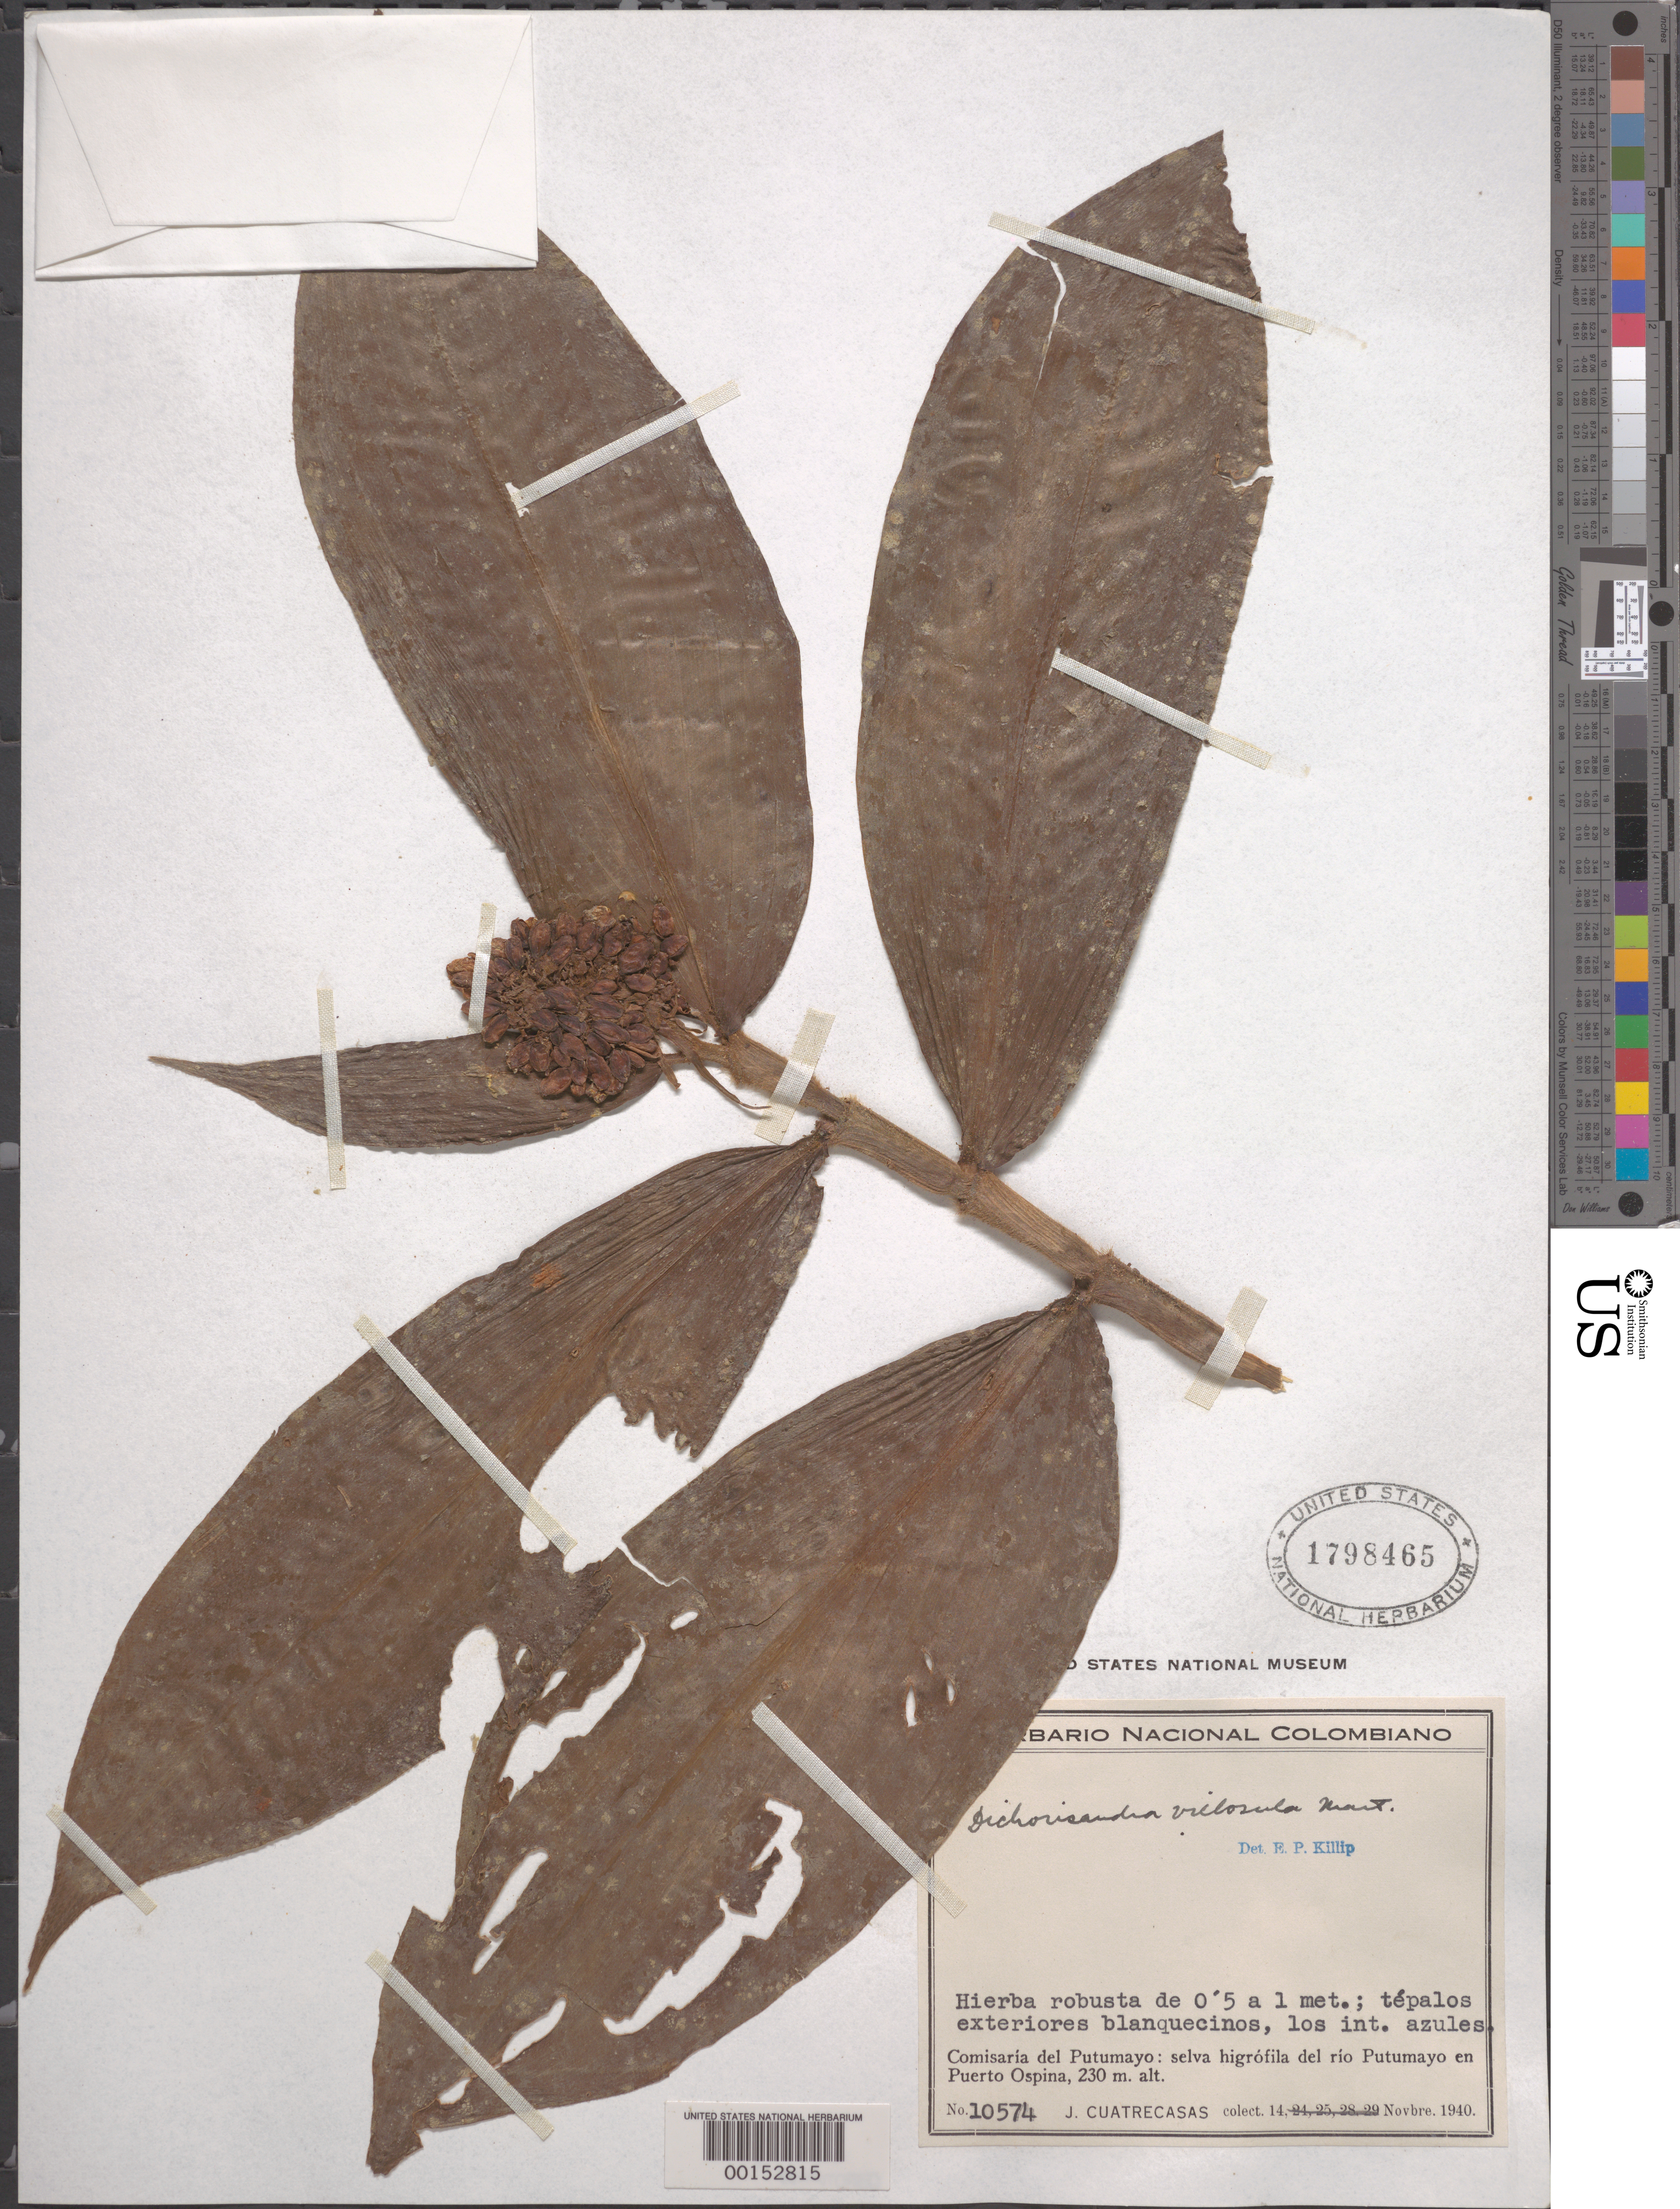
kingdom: Plantae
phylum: Tracheophyta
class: Liliopsida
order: Commelinales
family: Commelinaceae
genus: Dichorisandra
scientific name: Dichorisandra ulei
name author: J.F. Macbr.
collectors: J. Cuatrecasas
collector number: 10574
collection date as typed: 14 Nov 1940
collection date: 1940-11-14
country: Colombia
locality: Rio Putumayo, Puerto Ospina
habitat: Forest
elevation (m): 230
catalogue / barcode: US 1798465